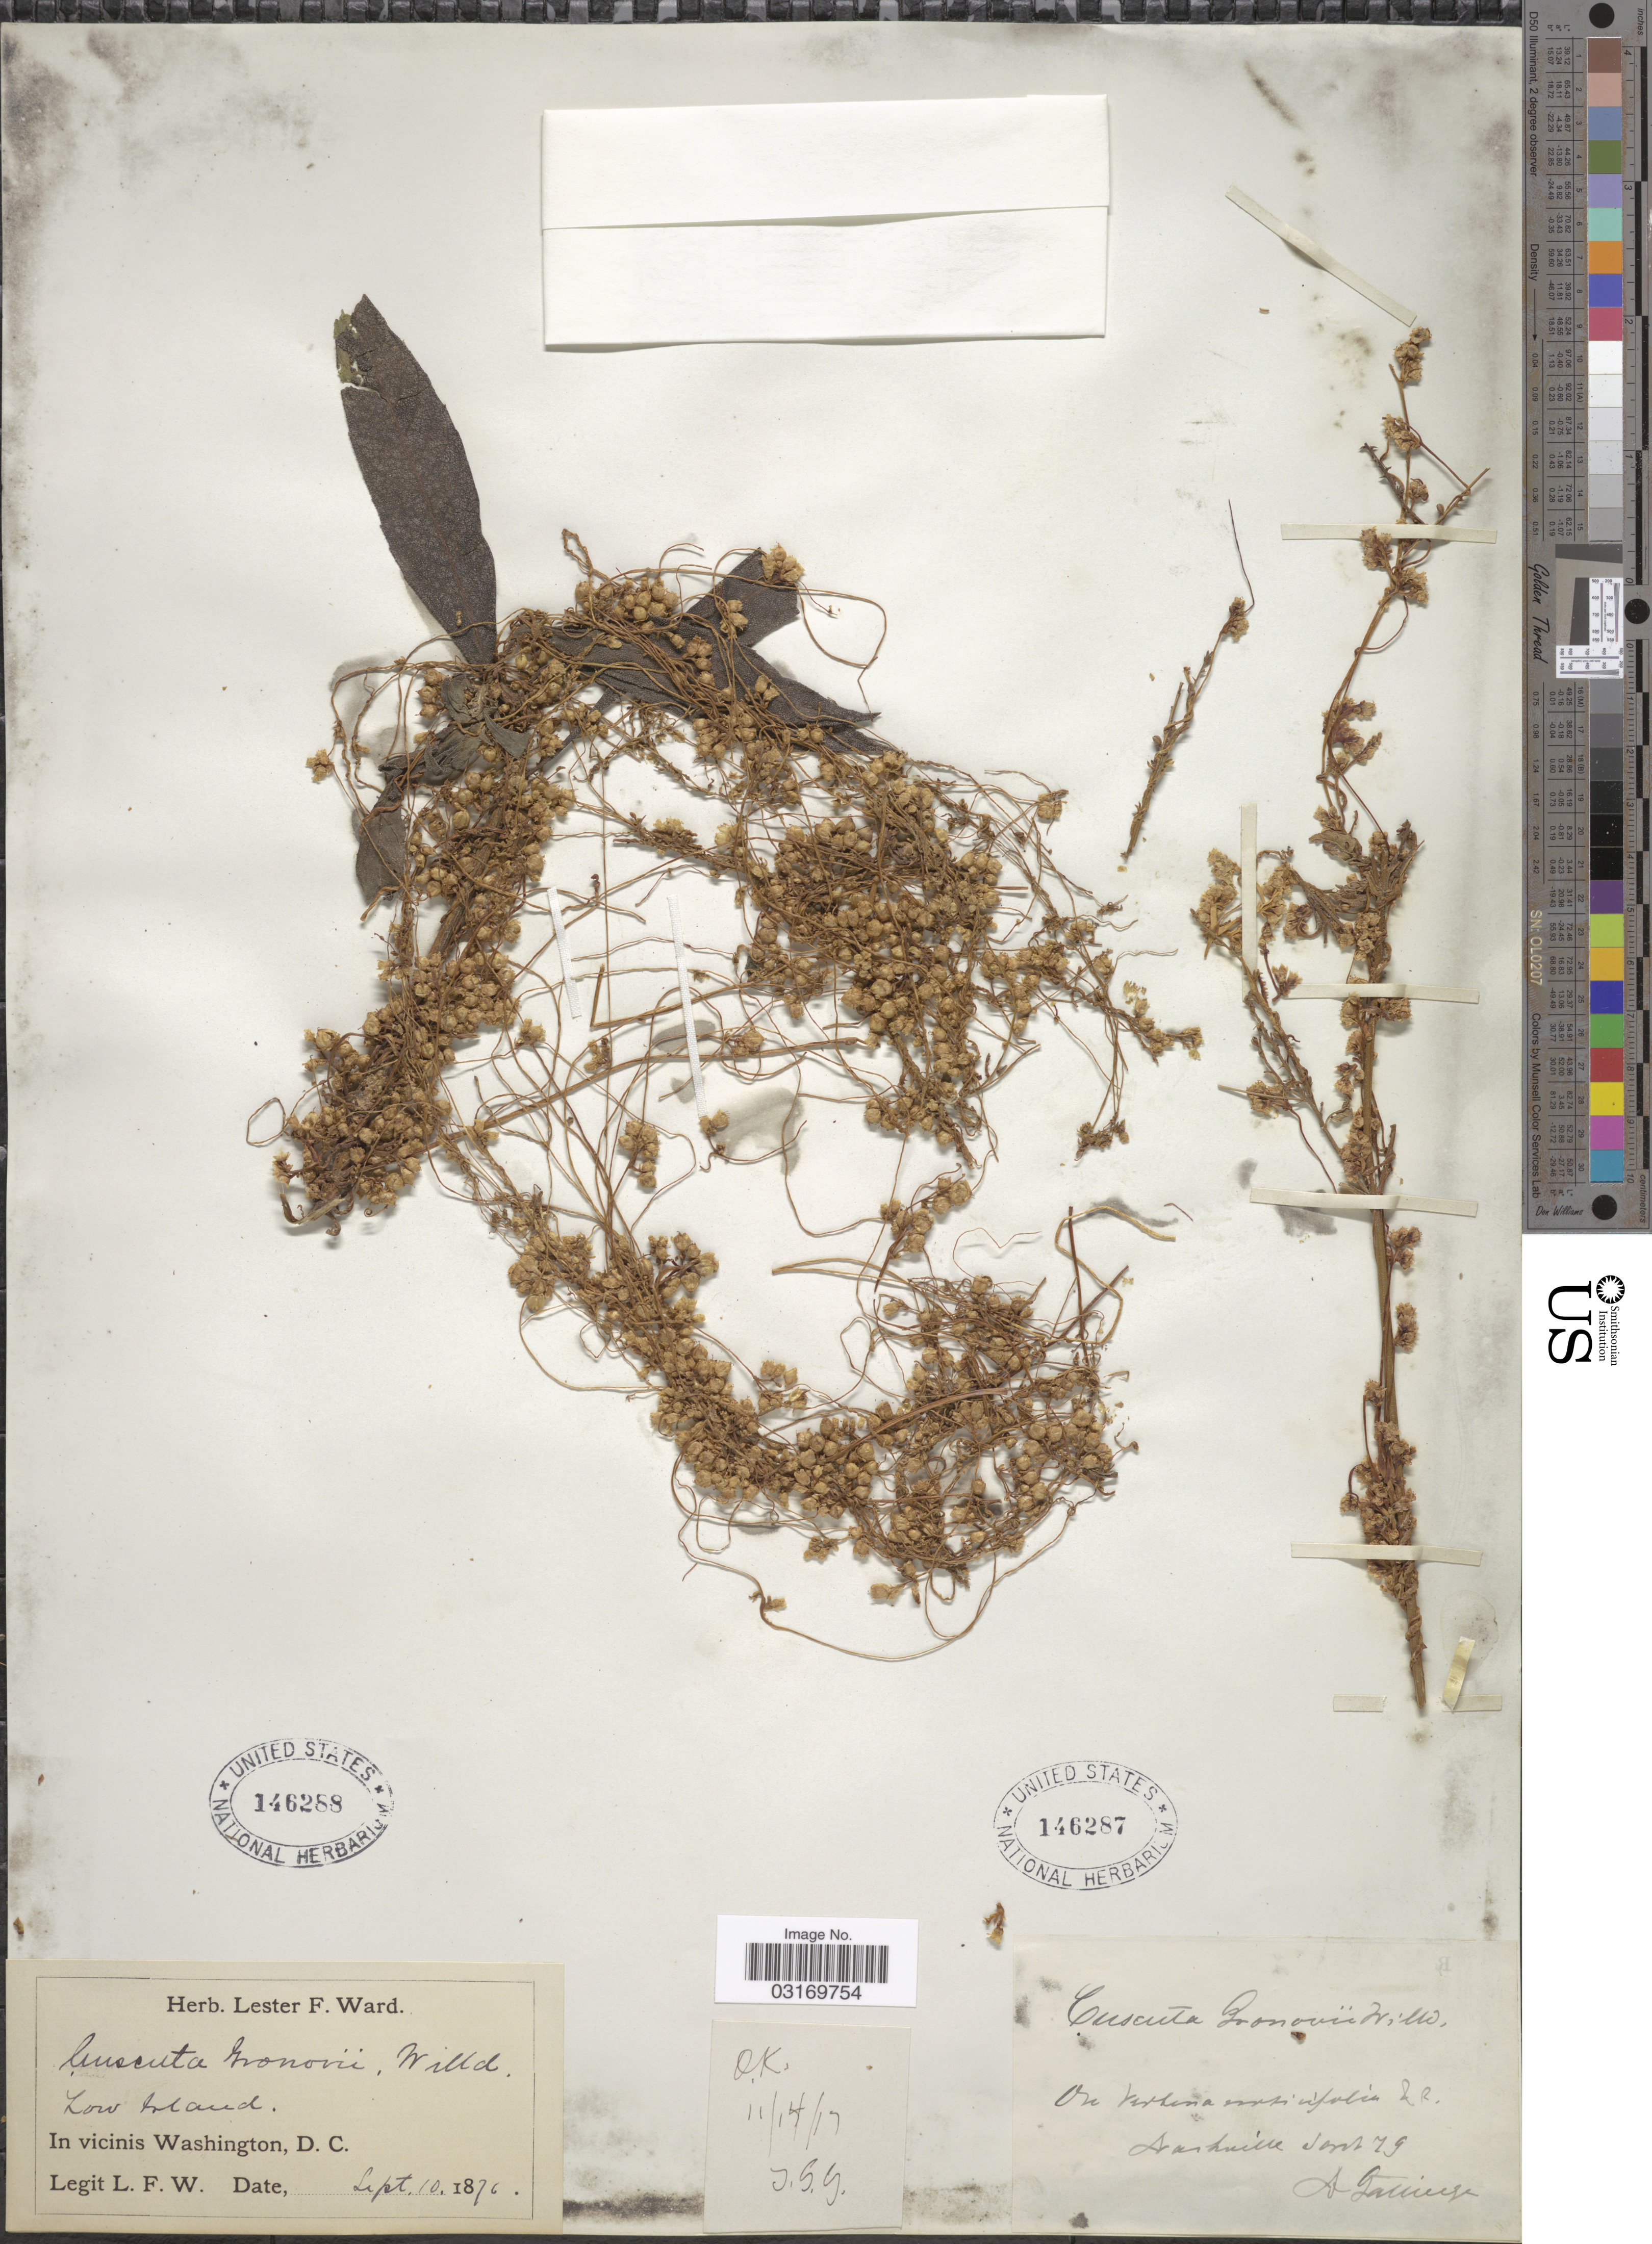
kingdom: Plantae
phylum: Tracheophyta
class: Magnoliopsida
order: Solanales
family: Convolvulaceae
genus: Cuscuta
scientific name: Cuscuta gronovii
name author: Willd. ex Schult.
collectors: A. Gattinger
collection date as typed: Transcribed d/m/y: /9/79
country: United States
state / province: Tennessee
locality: Nashville.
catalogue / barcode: US 146287